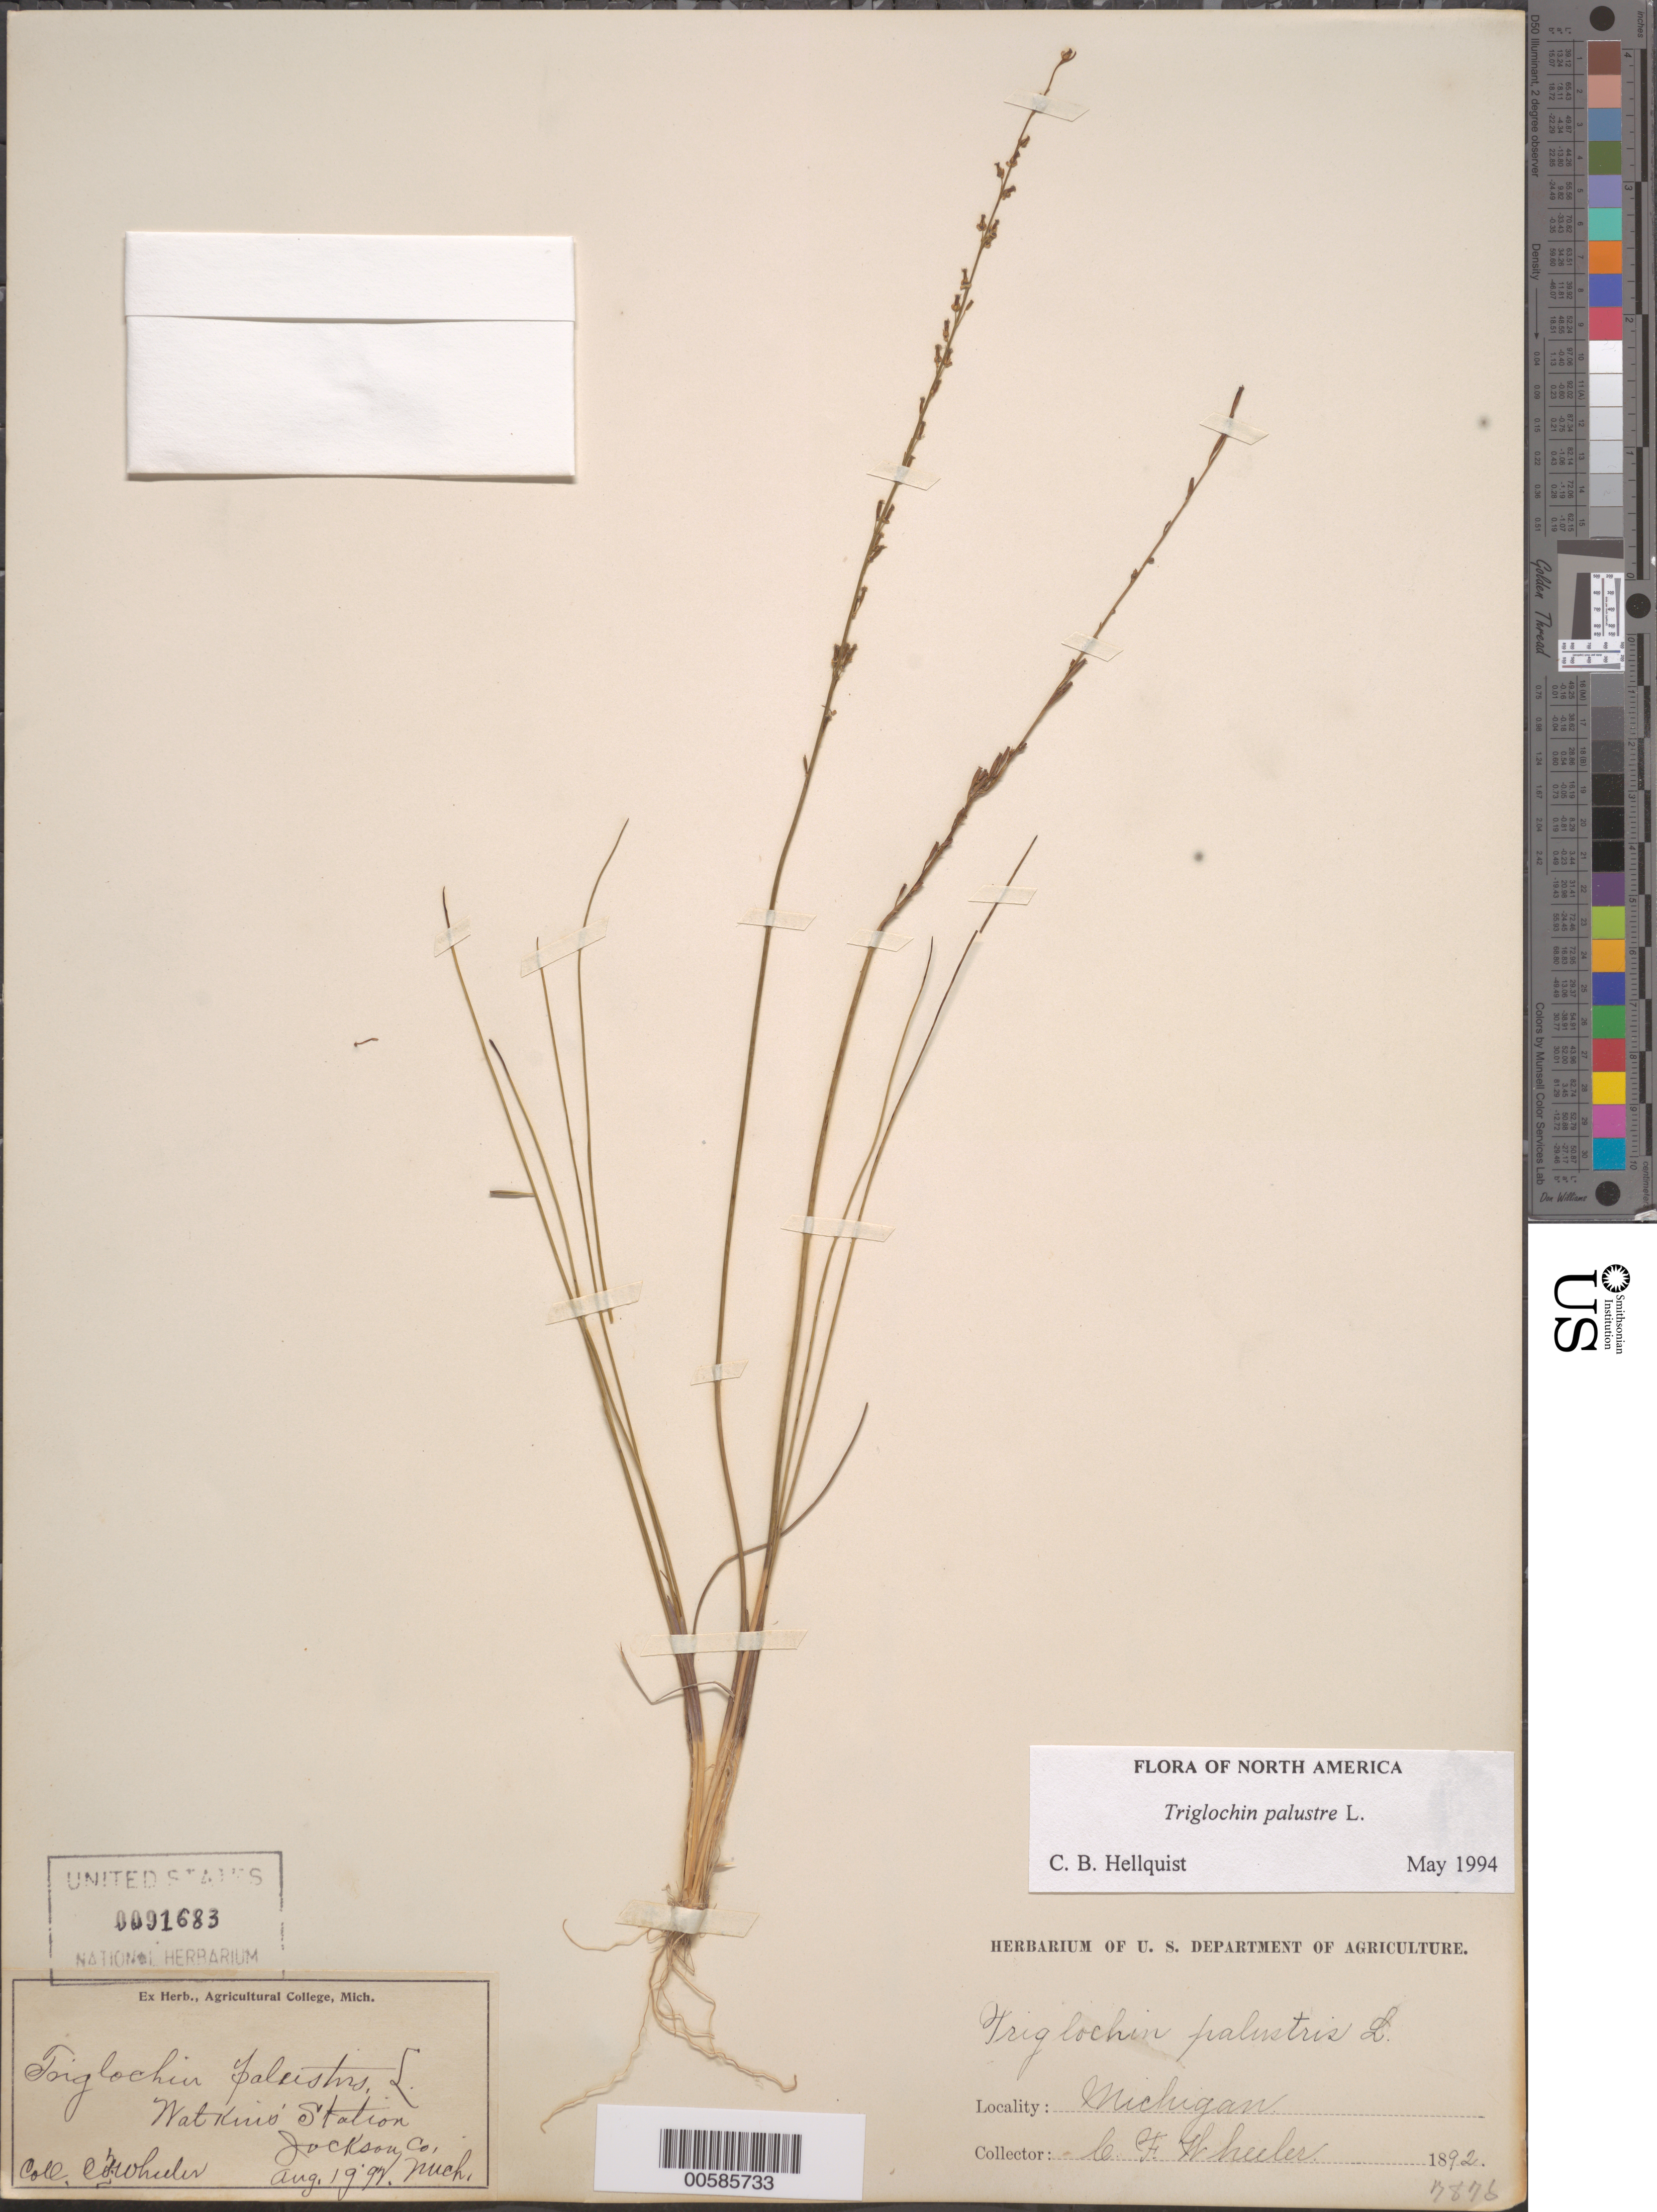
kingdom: Plantae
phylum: Tracheophyta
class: Liliopsida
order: Alismatales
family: Juncaginaceae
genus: Triglochin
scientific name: Triglochin palustris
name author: L.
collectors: C. Wheeler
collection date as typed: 19 Aug 1892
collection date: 1892-08-19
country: United States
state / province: Michigan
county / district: Jackson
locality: Watkins Station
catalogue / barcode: US 91683